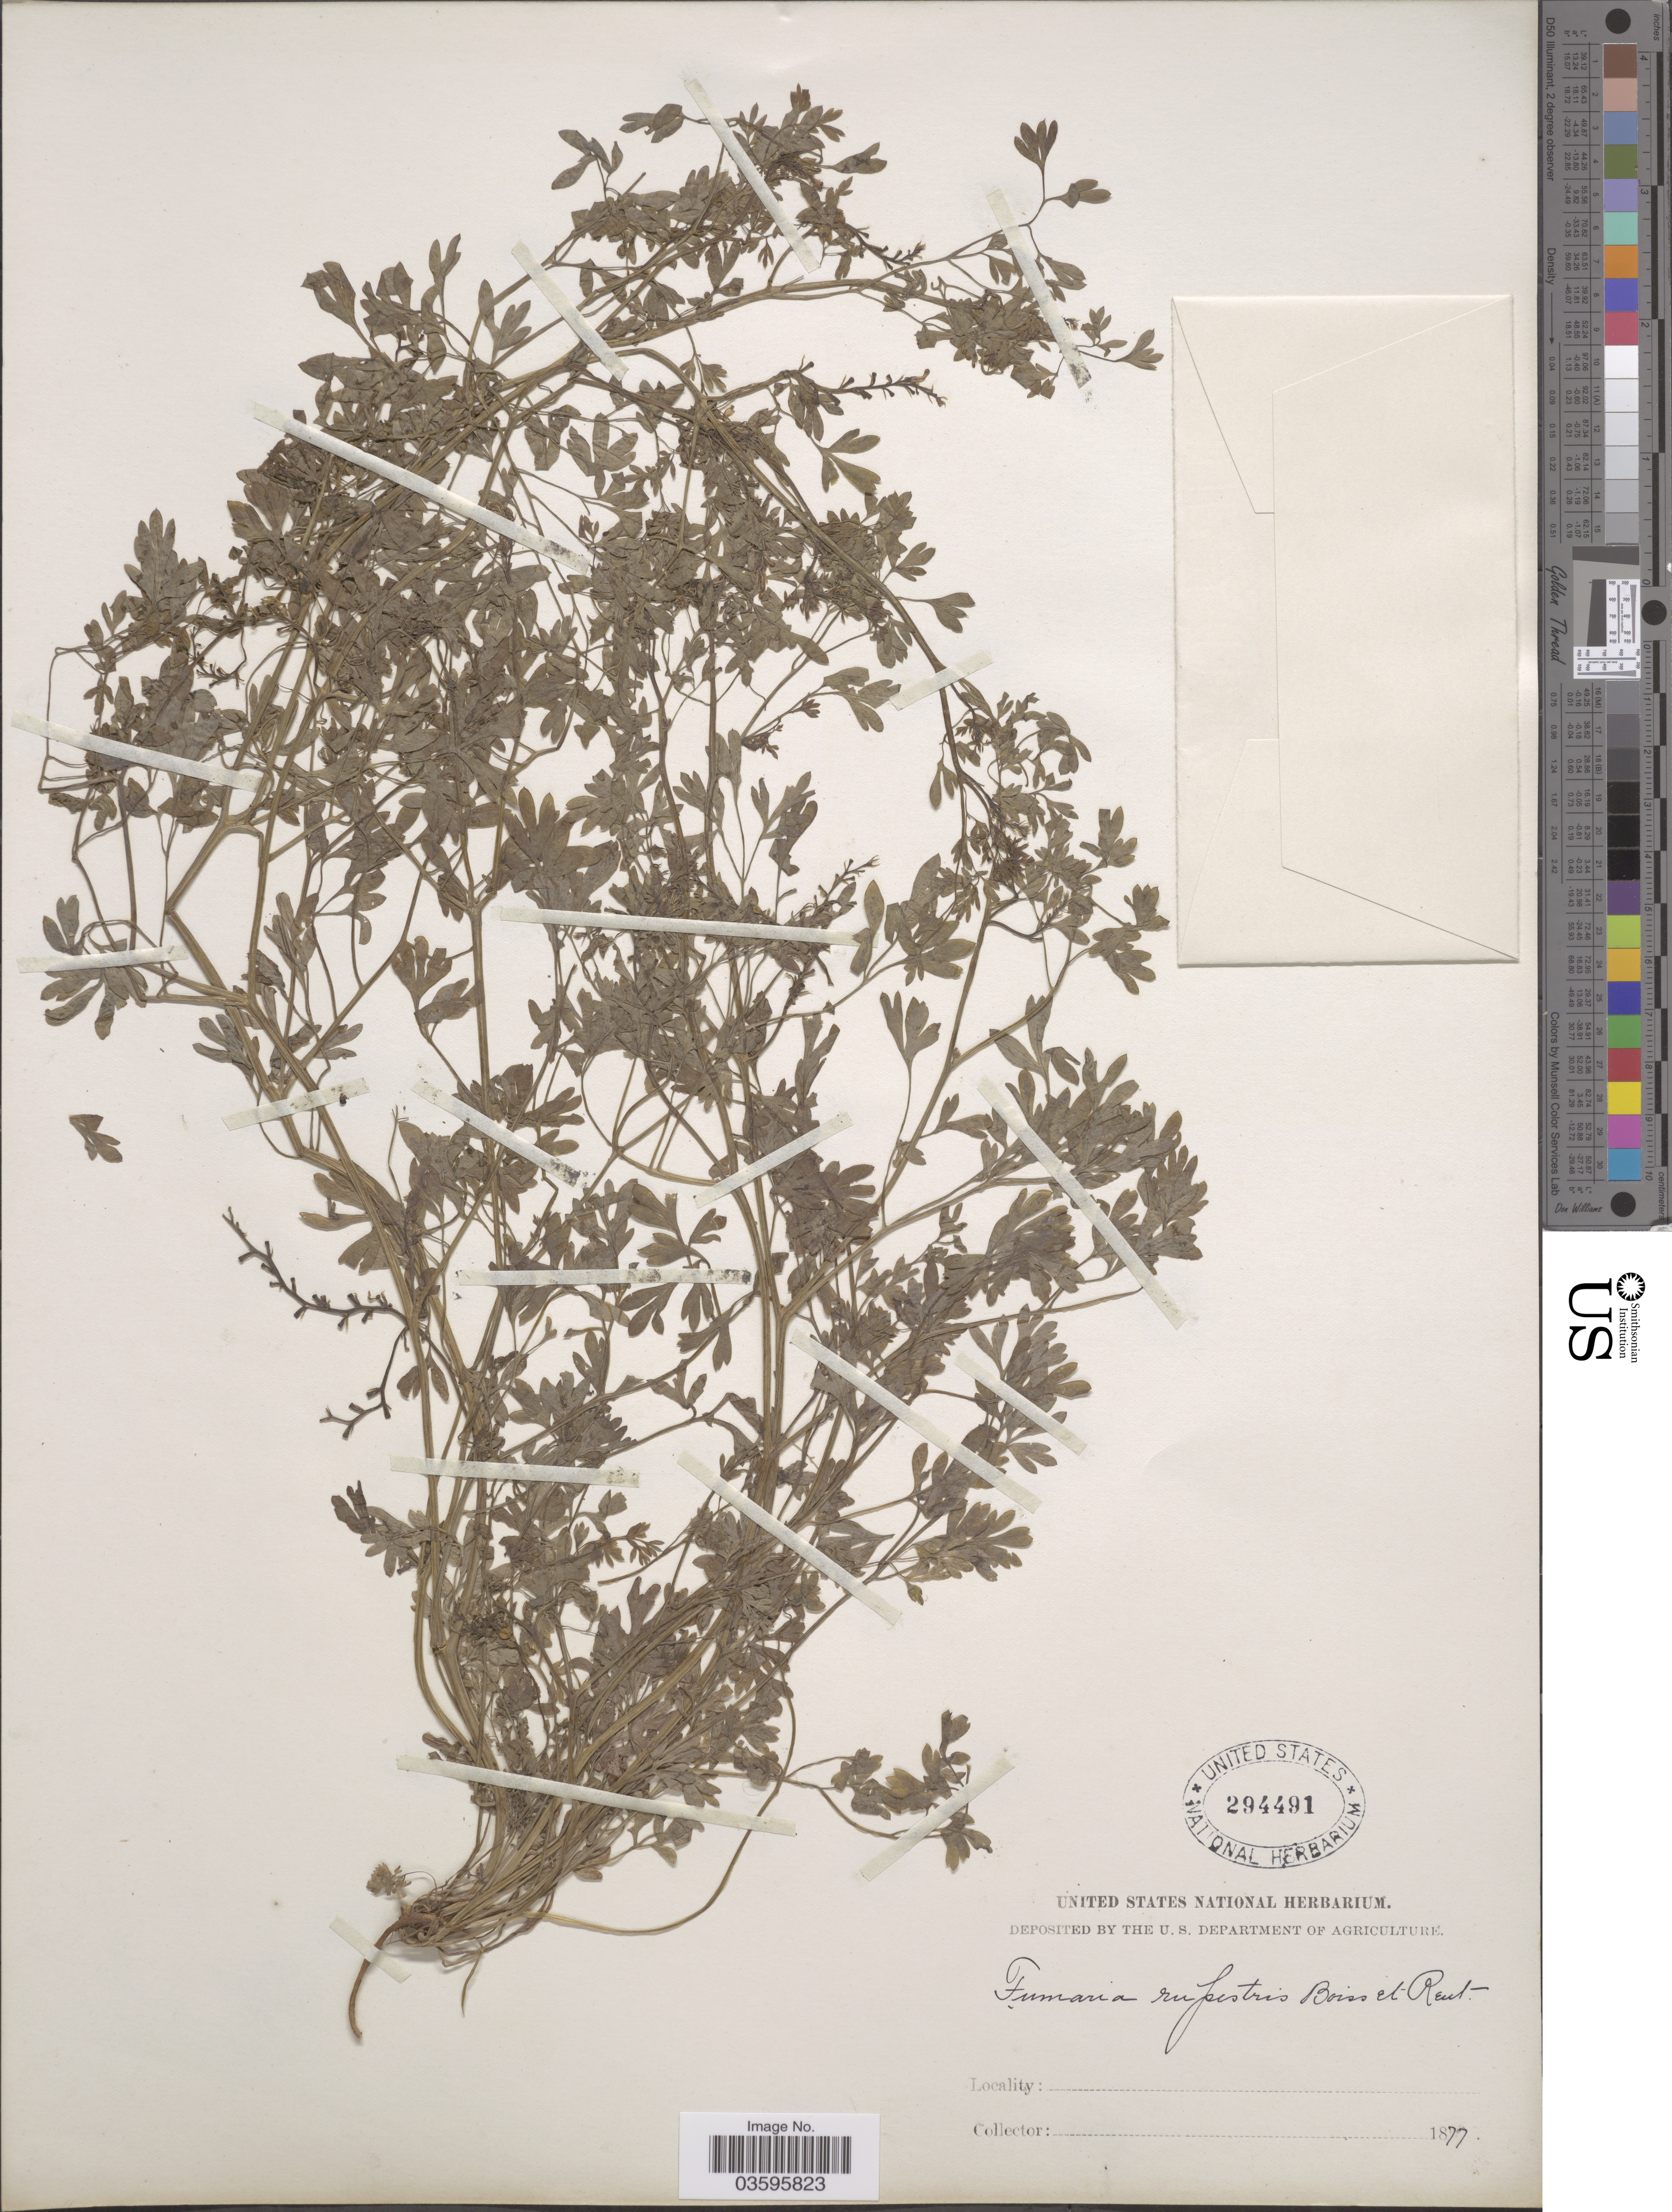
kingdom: Plantae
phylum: Tracheophyta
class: Magnoliopsida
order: Ranunculales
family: Papaveraceae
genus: Fumaria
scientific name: Fumaria rupestris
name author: Boiss. & Reut.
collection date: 1877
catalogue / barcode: US 294491